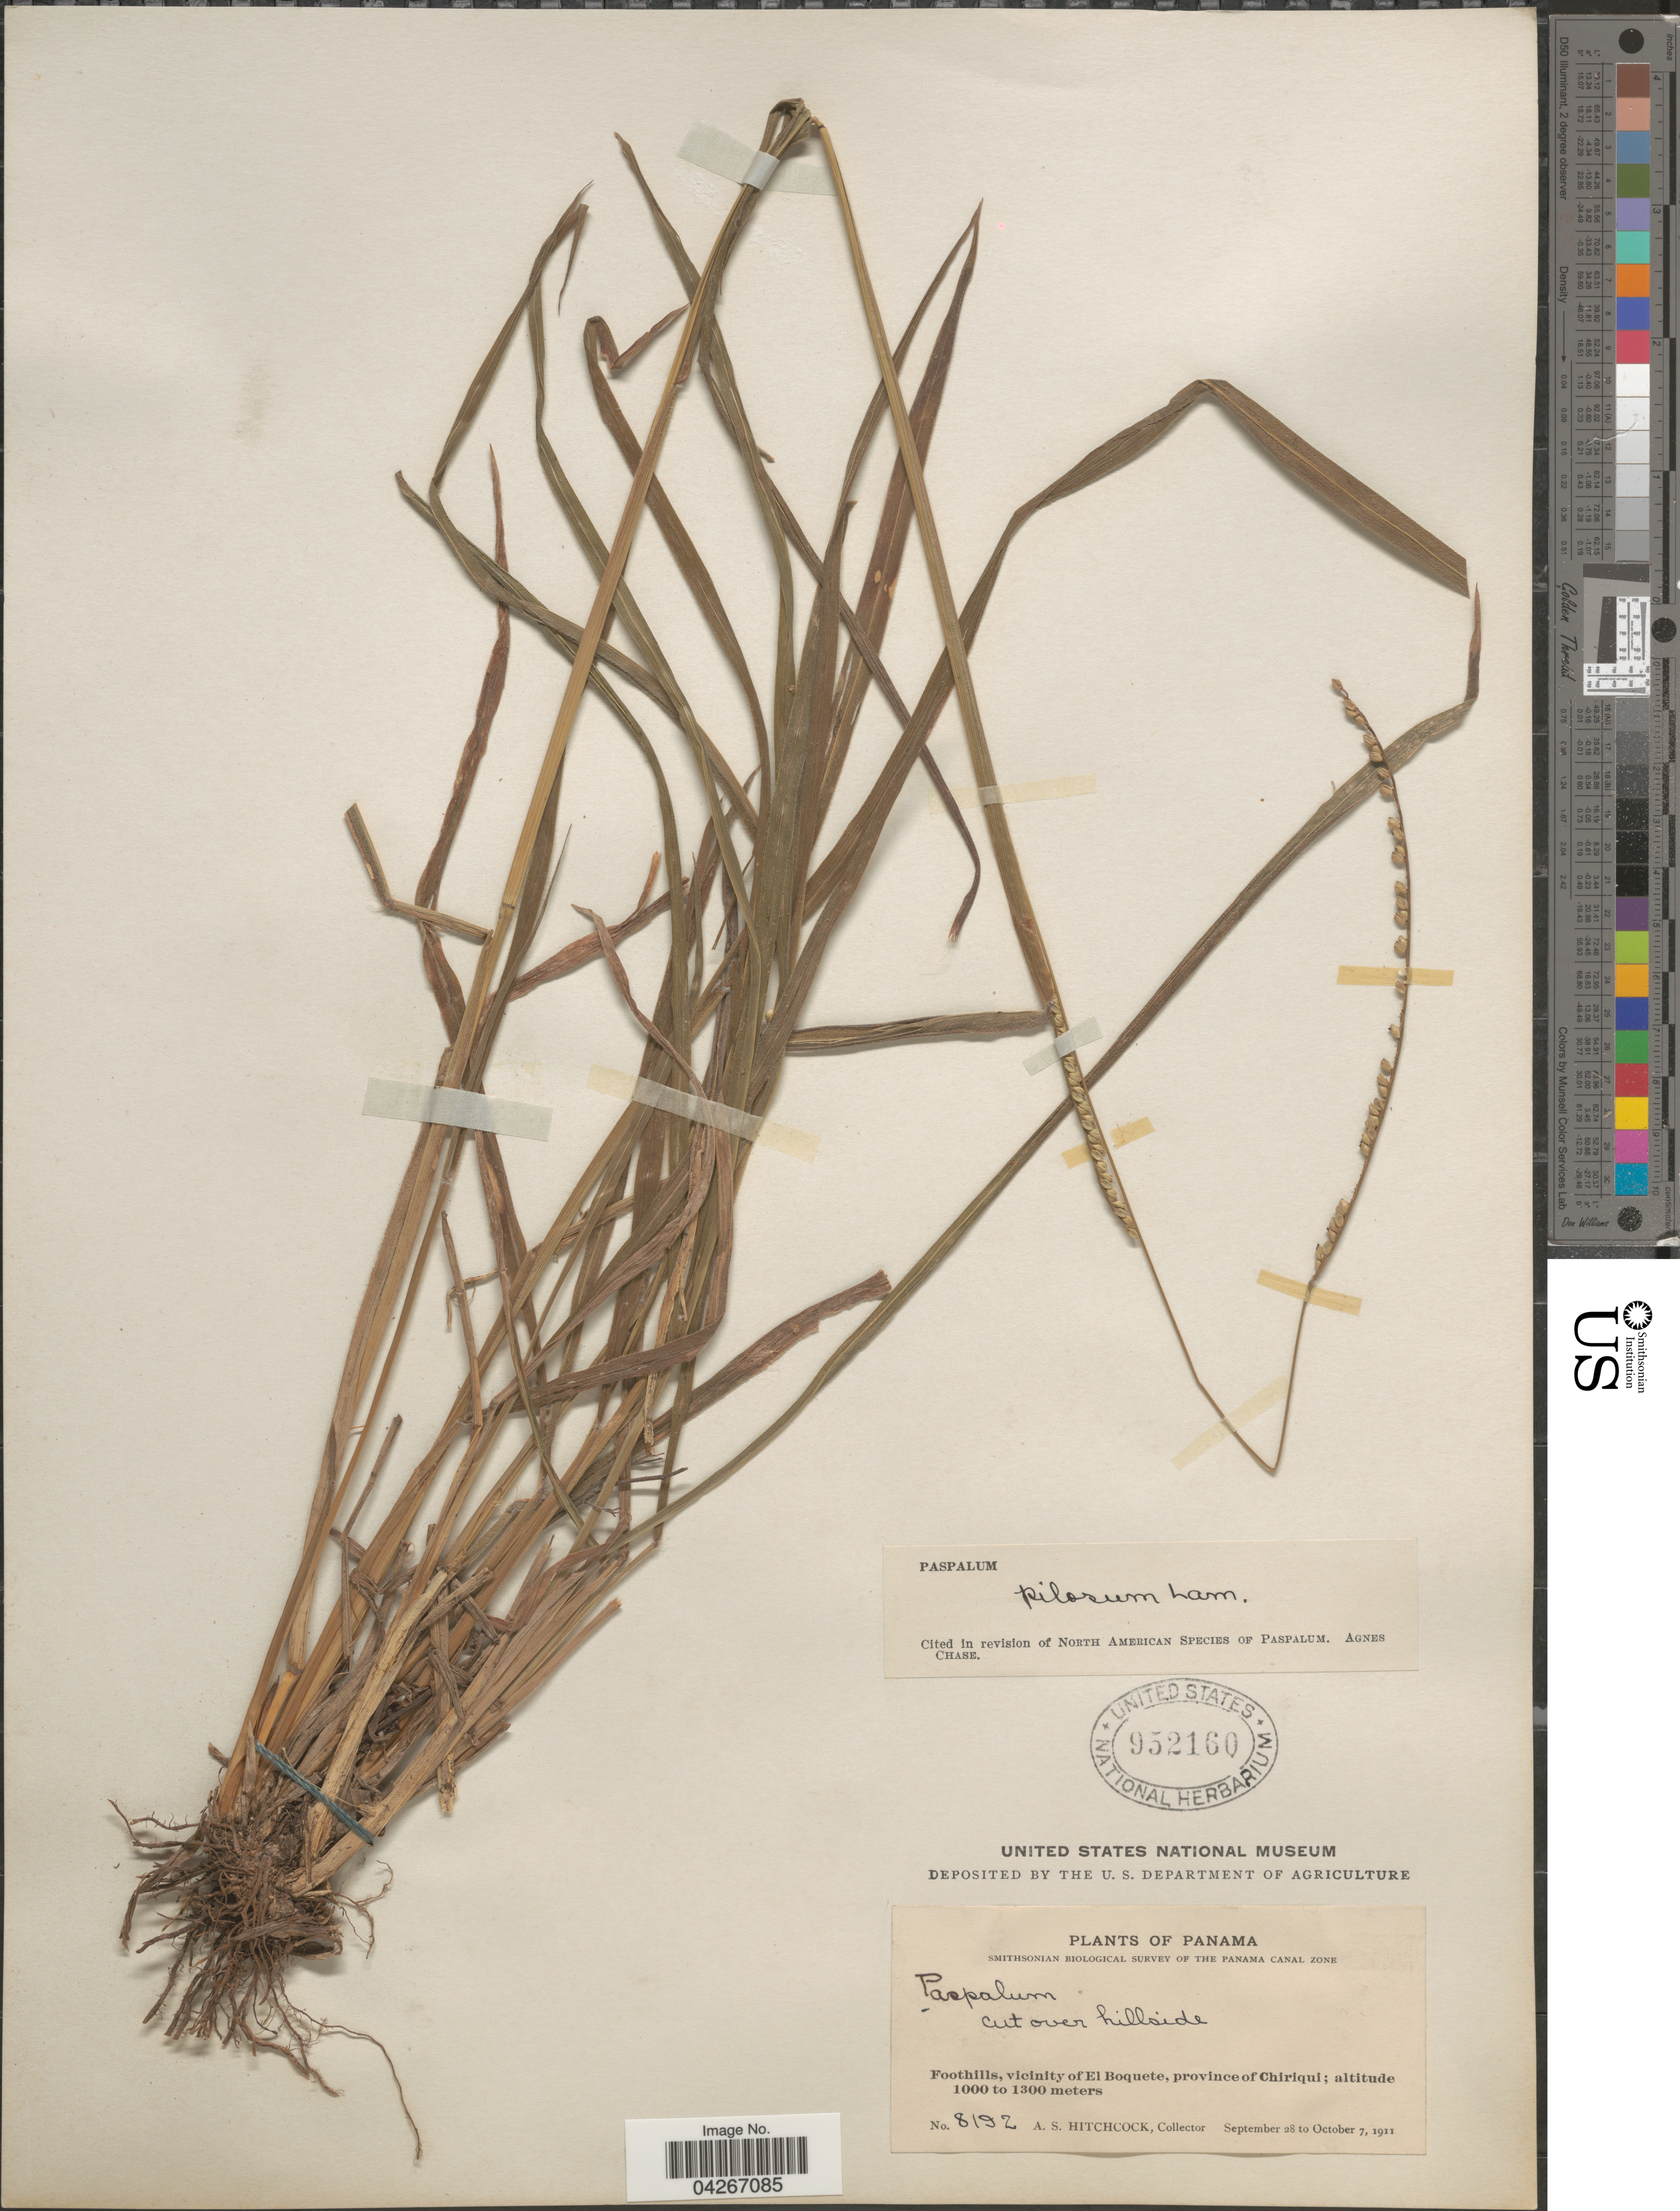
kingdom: Plantae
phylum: Tracheophyta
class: Liliopsida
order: Poales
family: Poaceae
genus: Paspalum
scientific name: Paspalum pilosum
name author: Lam.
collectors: A. S. Hitchcock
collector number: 8192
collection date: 1911-09-28/1911-10-07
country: Panama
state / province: Chiriqui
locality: Smithsonian Biological Survey Of The Panama Canal Zone. Foothills, vicinity of El Boquete.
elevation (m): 1000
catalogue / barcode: US 952160